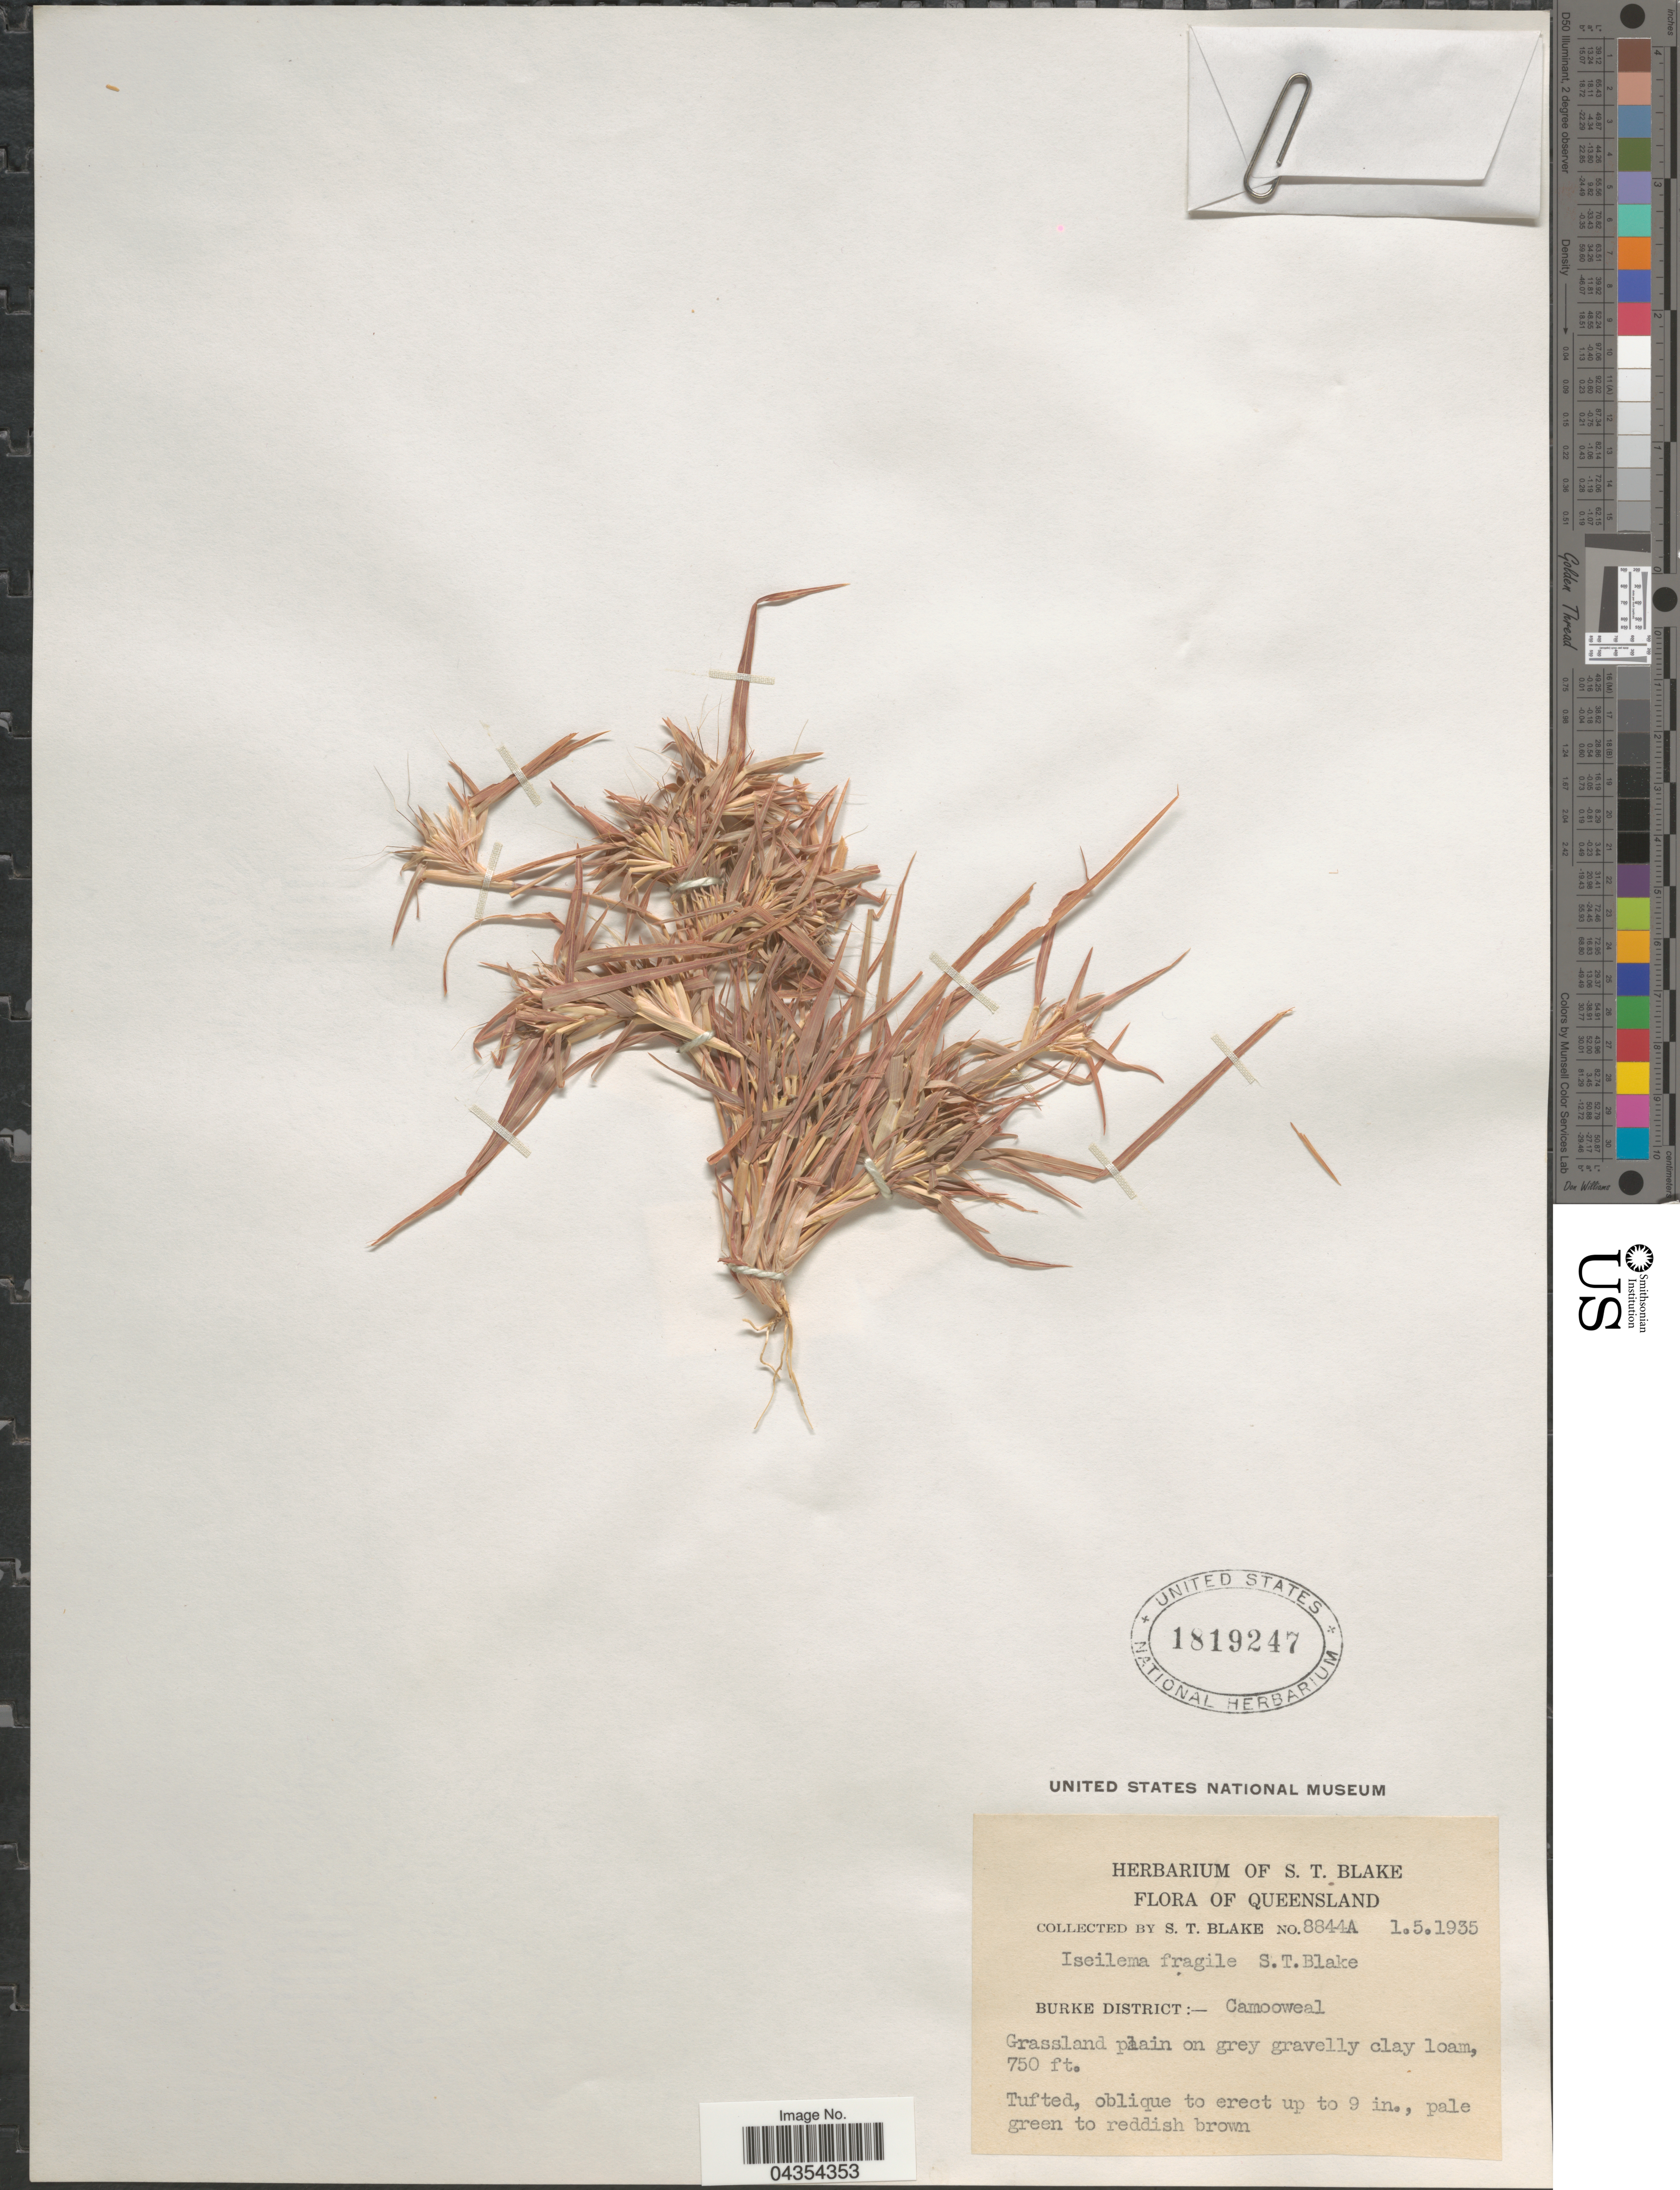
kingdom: Plantae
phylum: Tracheophyta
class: Liliopsida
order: Poales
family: Poaceae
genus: Iseilema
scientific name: Iseilema fragile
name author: S.T. Blake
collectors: S. T. Blake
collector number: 8844A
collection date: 1935-05-01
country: Australia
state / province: Queensland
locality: Burke District:- Camooweal.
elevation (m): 229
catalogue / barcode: US 1819247